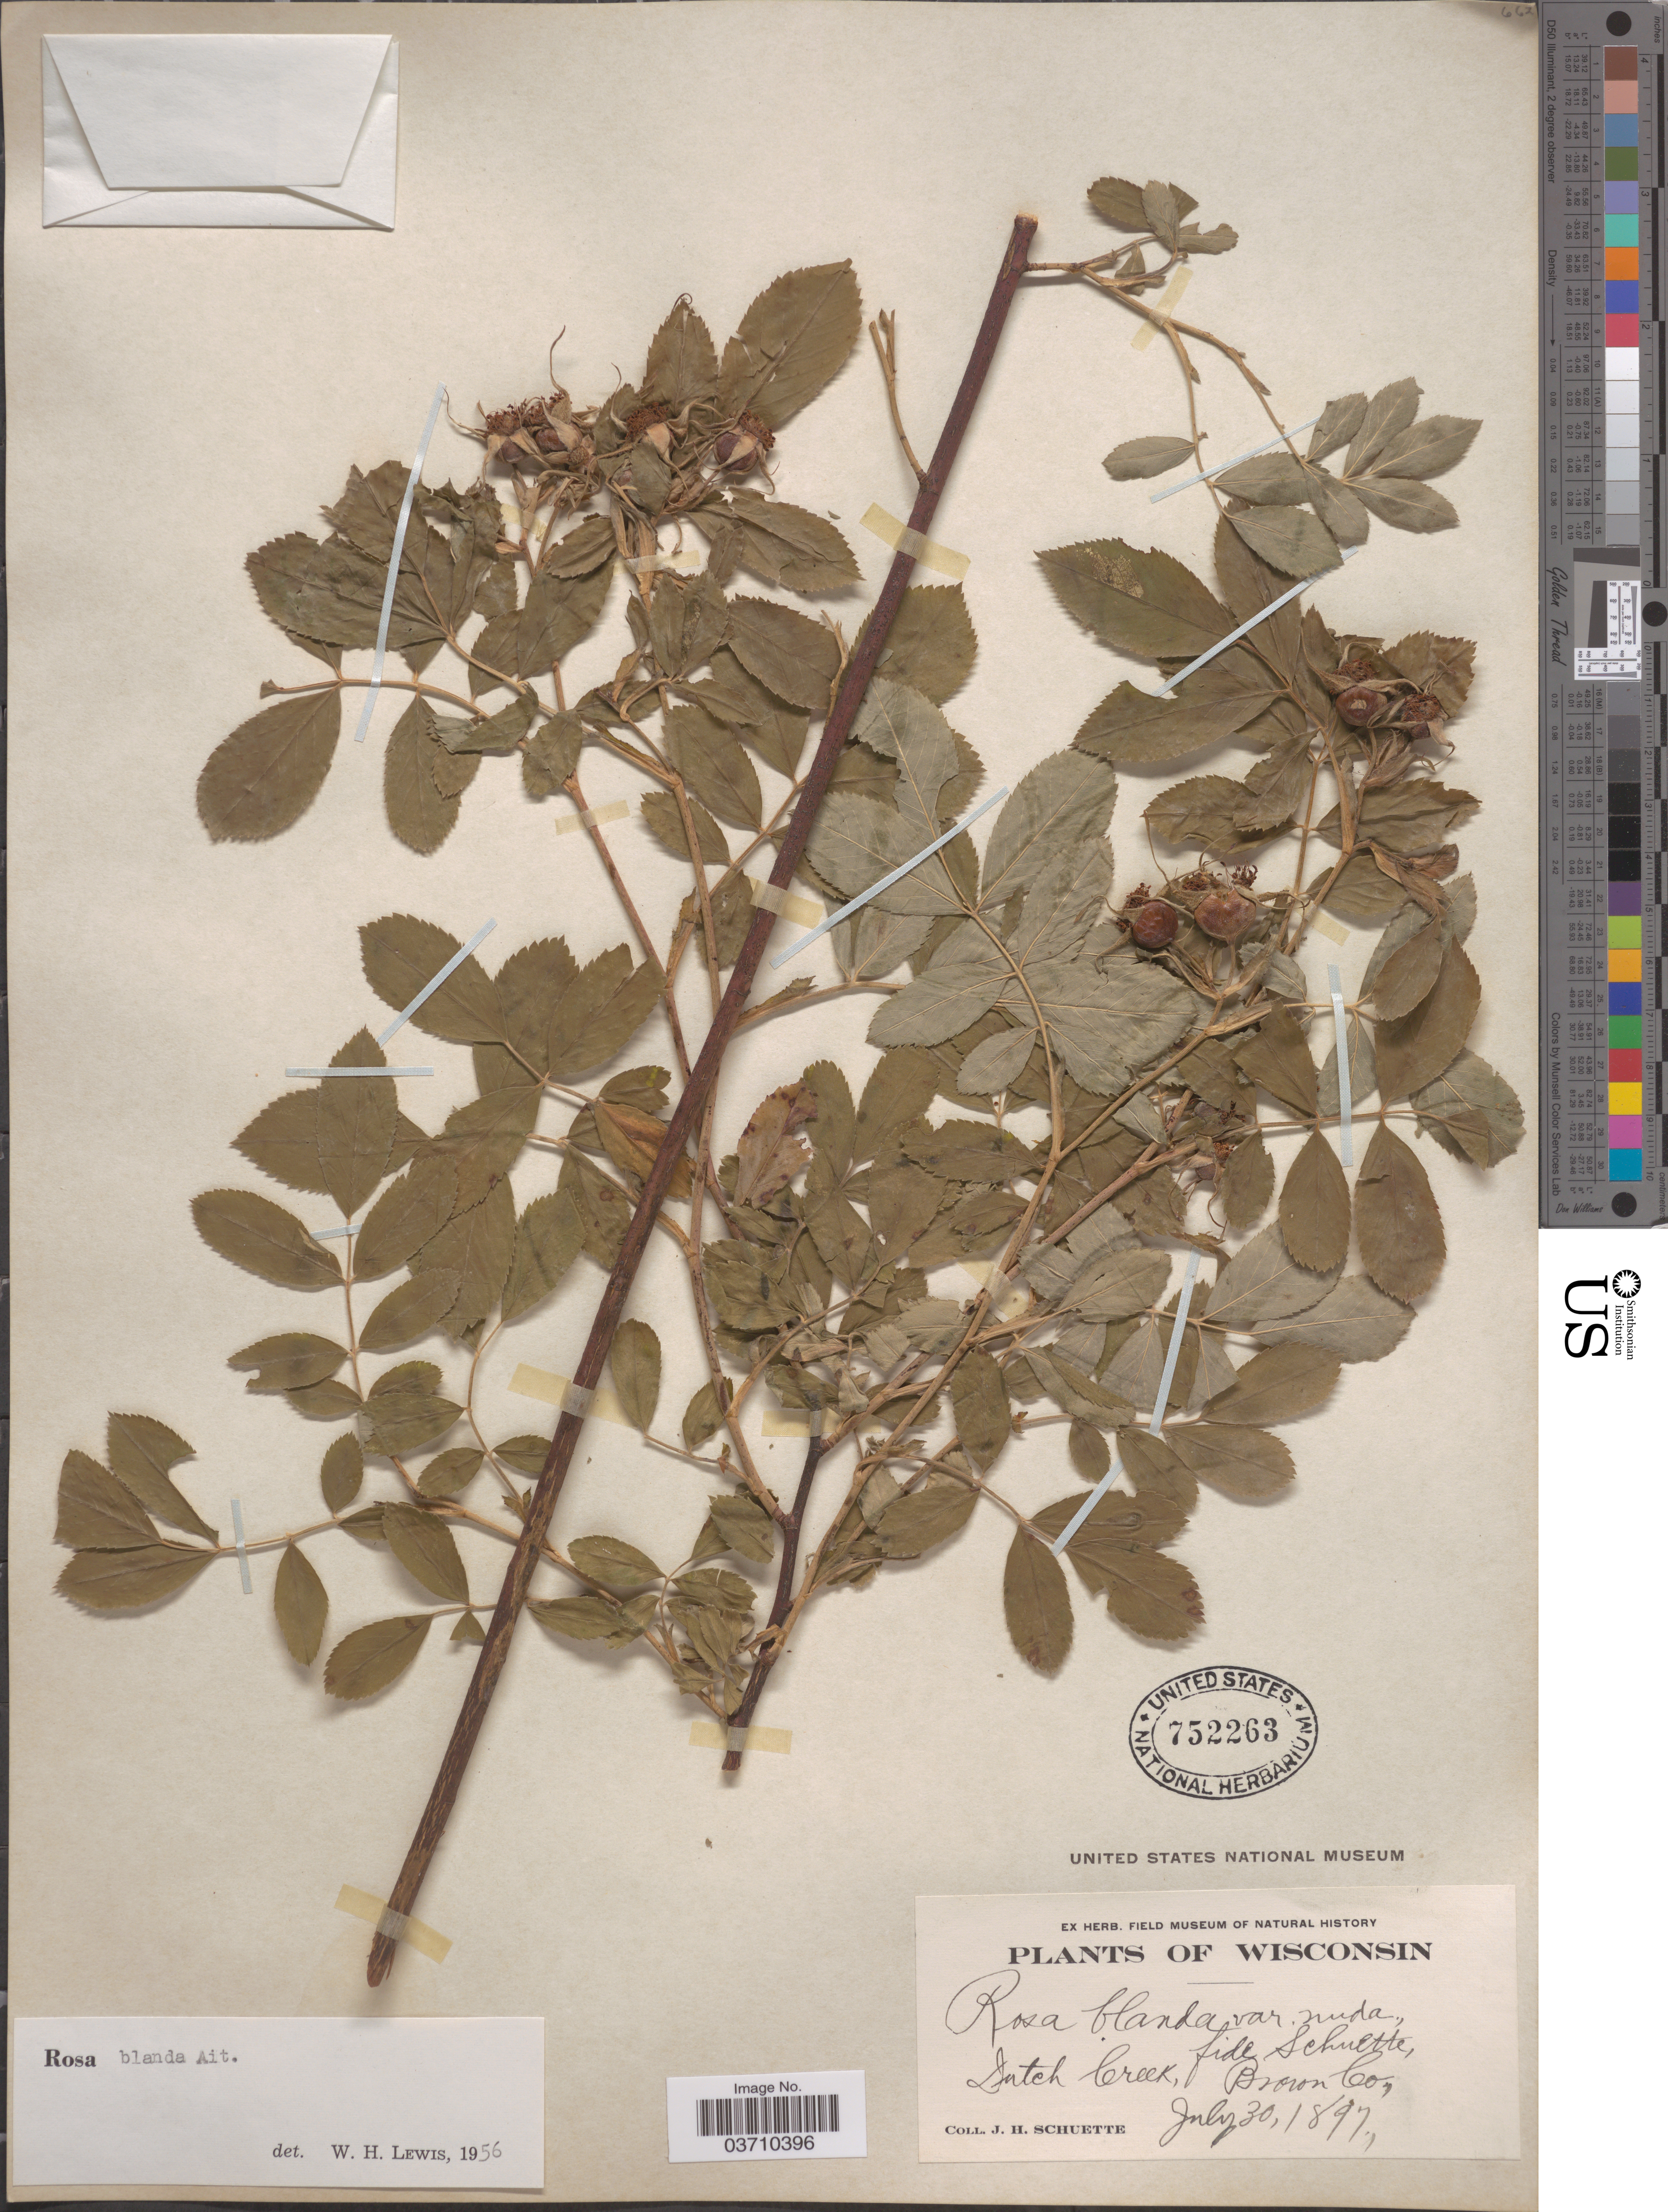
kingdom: Plantae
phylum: Tracheophyta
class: Magnoliopsida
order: Rosales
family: Rosaceae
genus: Rosa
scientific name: Rosa blanda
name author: Aiton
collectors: J. H. Schuette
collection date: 1897-07-30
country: United States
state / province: Wisconsin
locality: Dutch Creek, Brown Co.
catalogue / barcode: US 752263